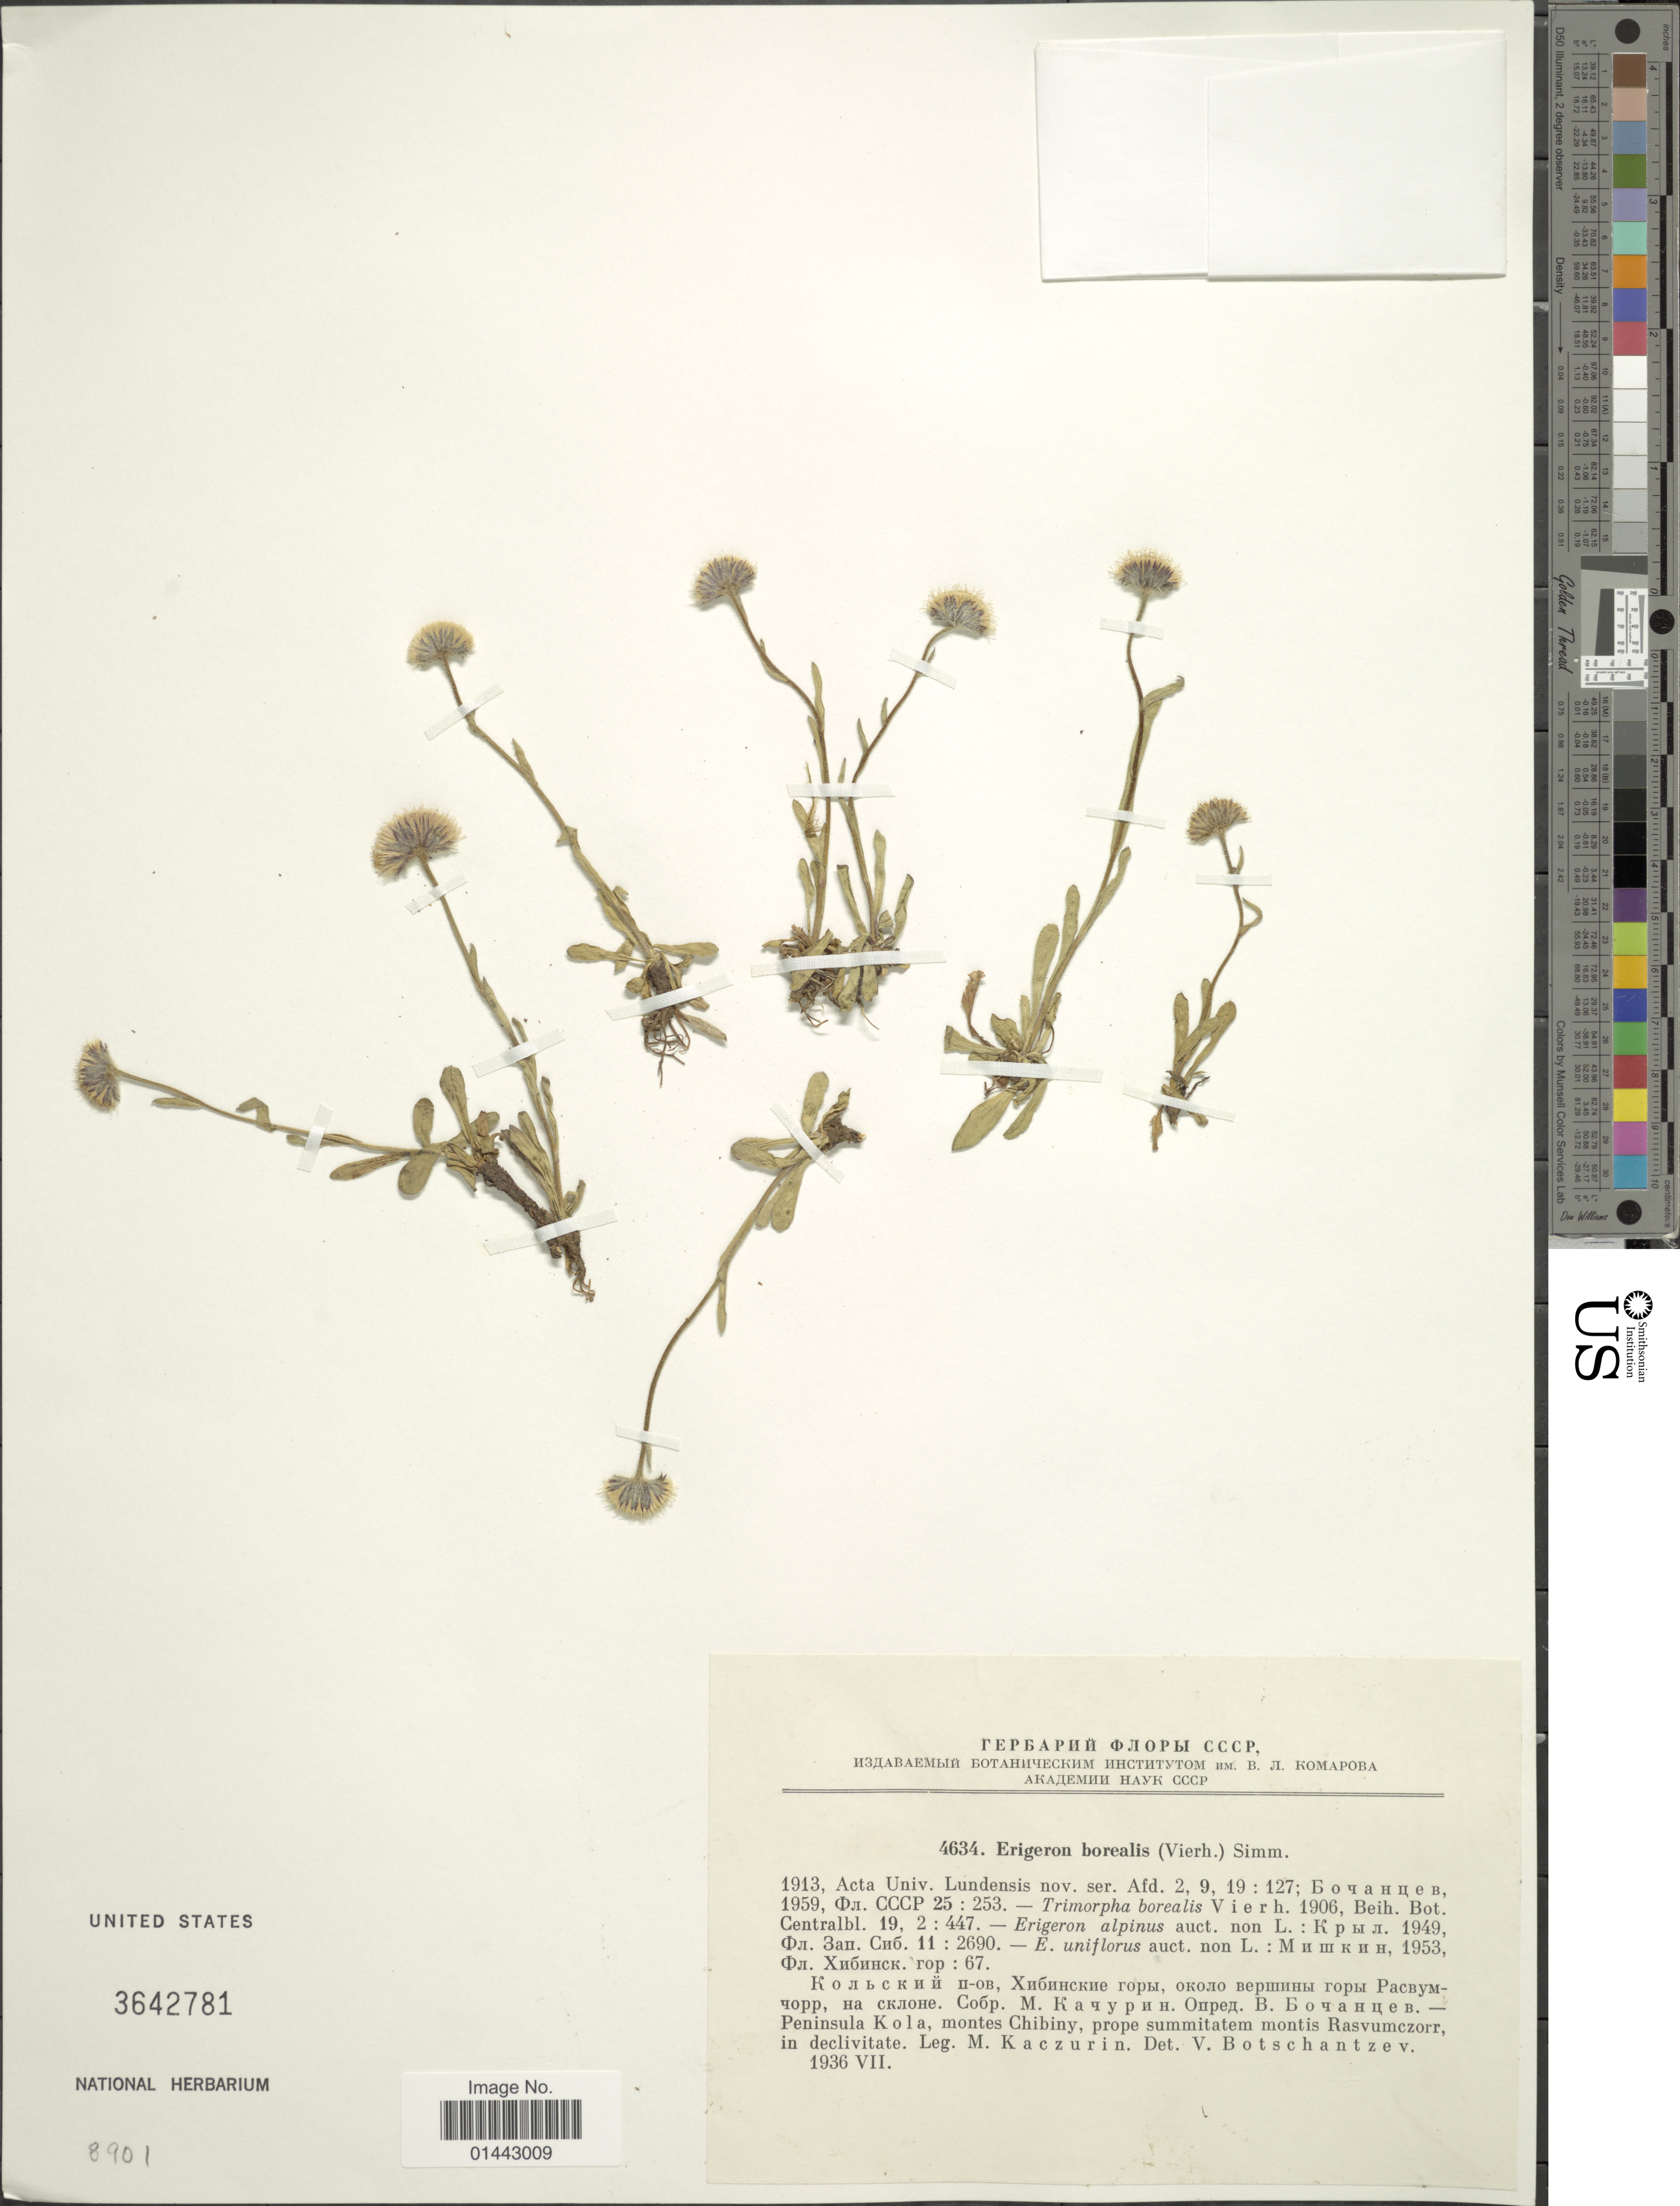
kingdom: Plantae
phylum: Tracheophyta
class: Magnoliopsida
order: Asterales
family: Asteraceae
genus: Erigeron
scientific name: Erigeron borealis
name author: (Vierh.) Simmons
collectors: M. Kaczurin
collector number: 4634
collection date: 1936-07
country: Russian Federation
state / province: Murmansk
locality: Peninsula Kola, montes Chibiny, prope summitatem montis Rasvumczorr.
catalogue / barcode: US 3642781